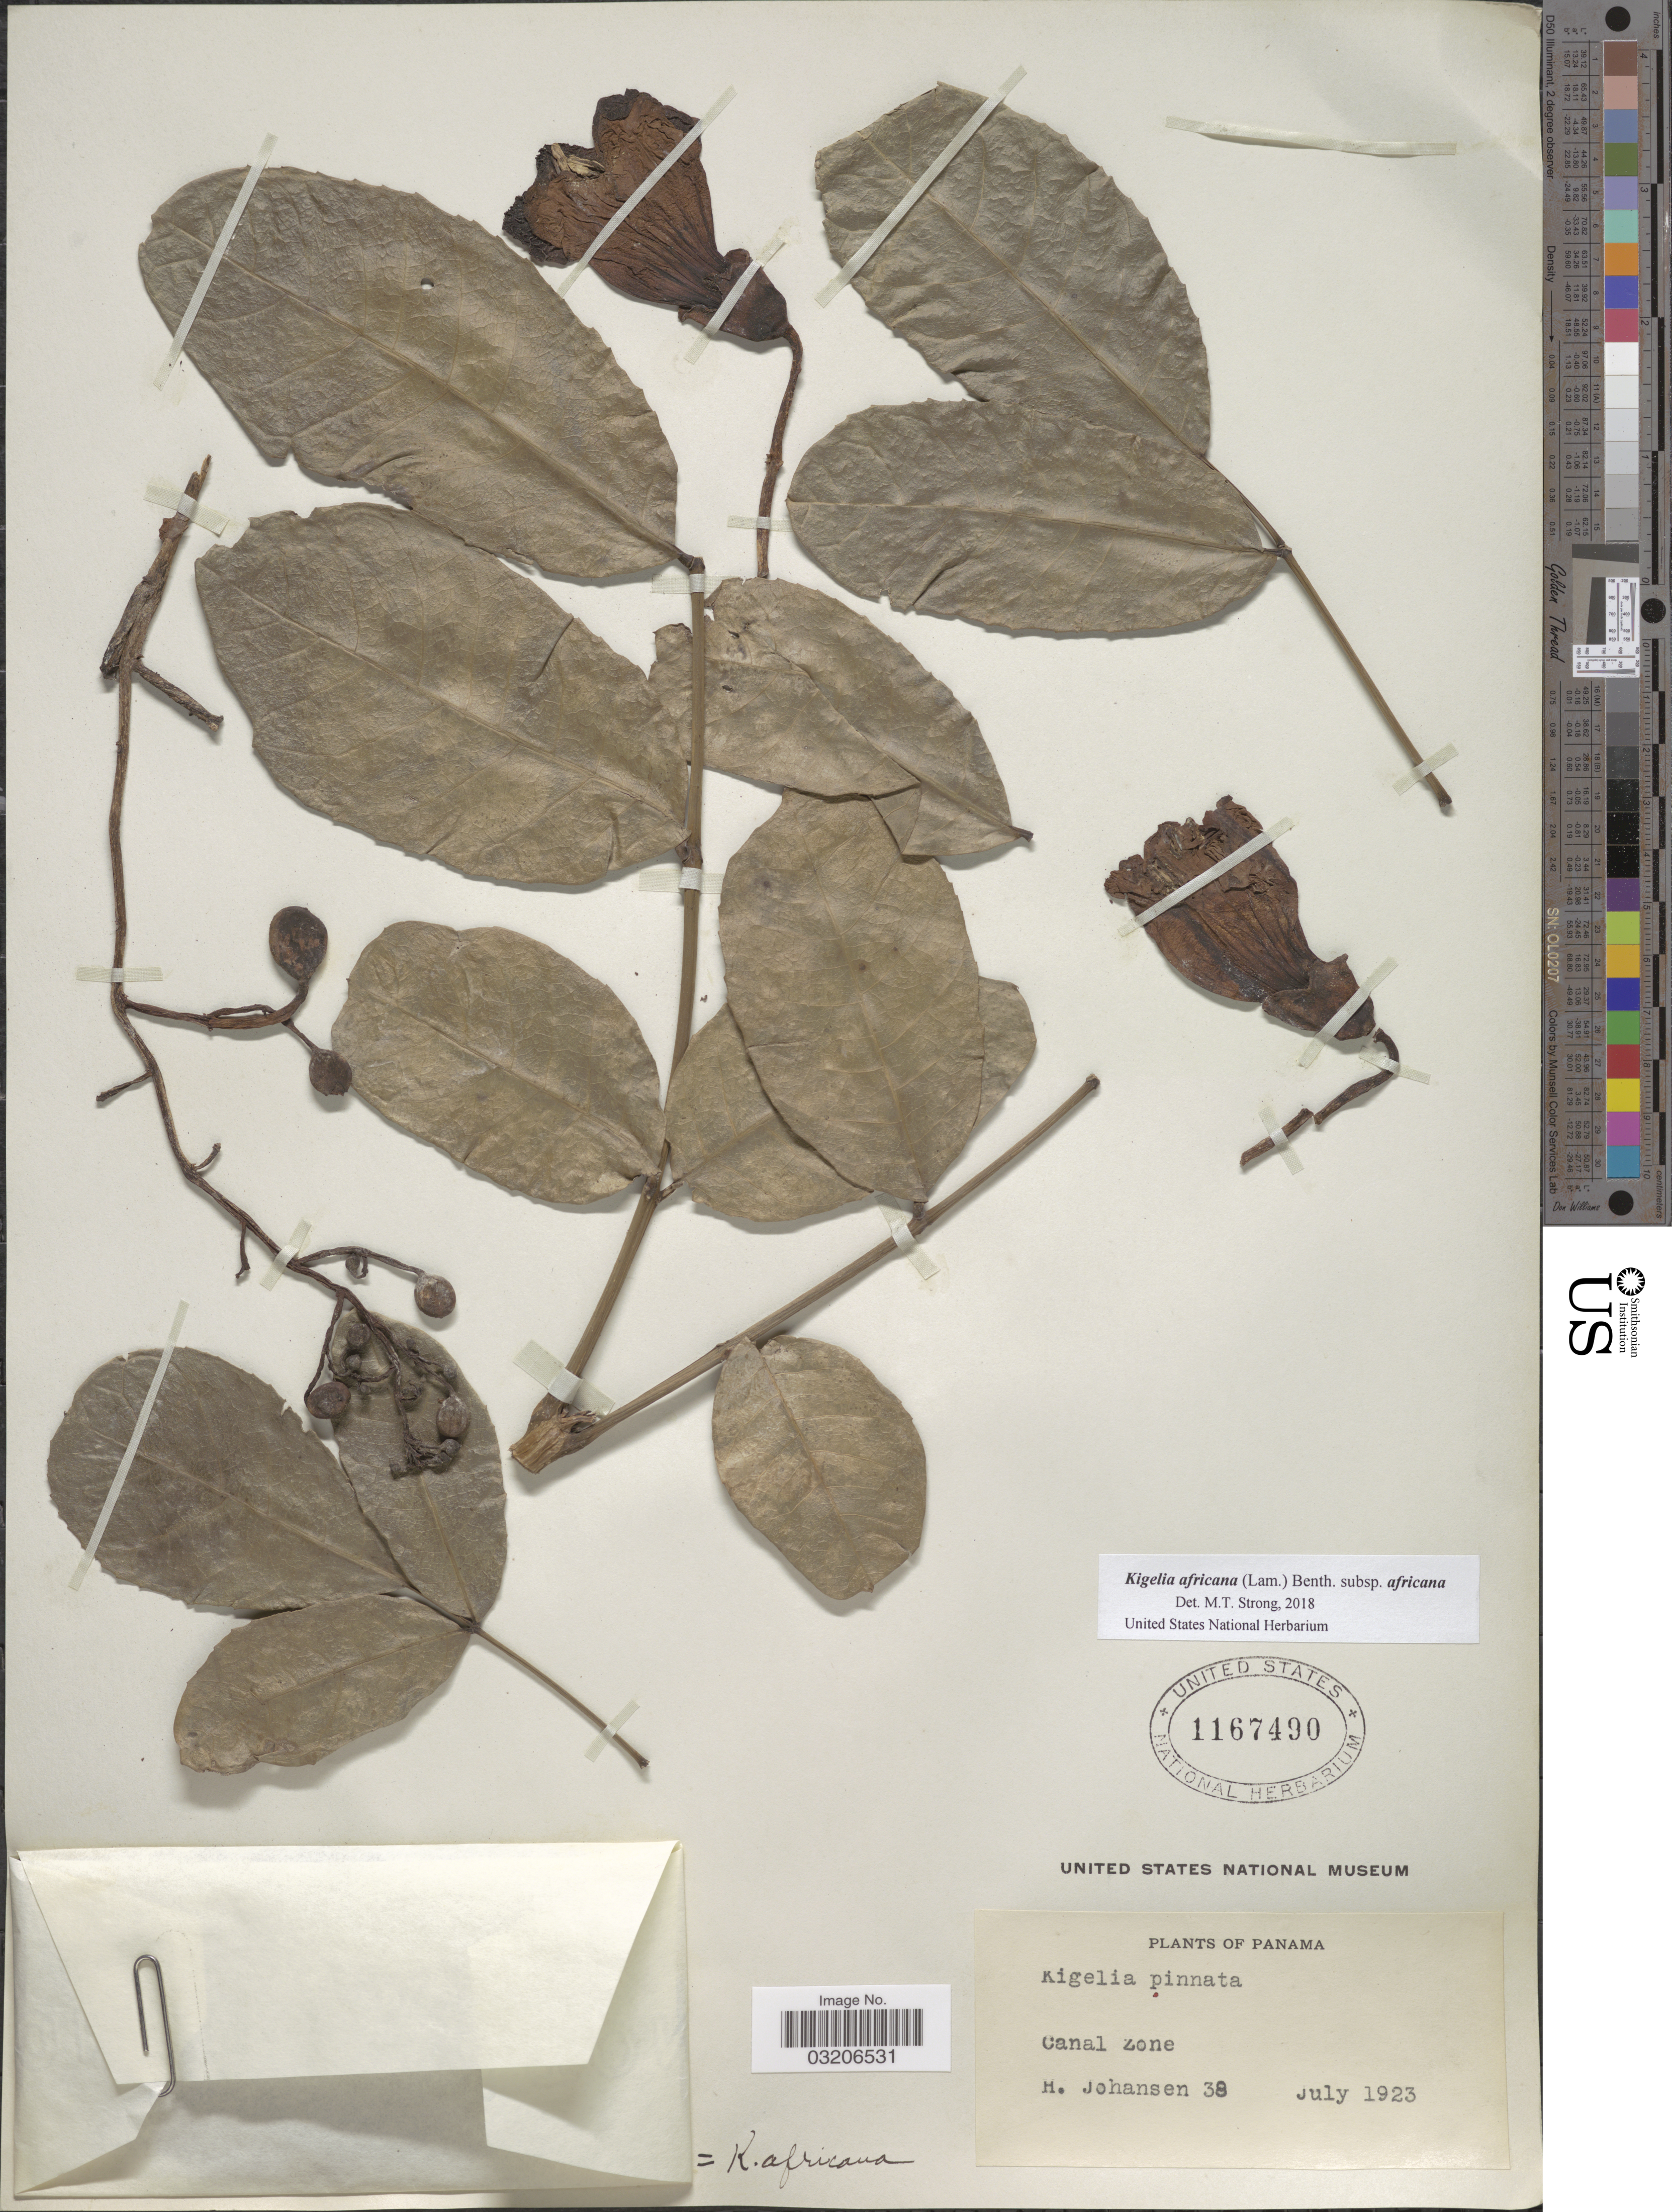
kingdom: Plantae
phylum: Tracheophyta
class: Magnoliopsida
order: Lamiales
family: Bignoniaceae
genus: Kigelia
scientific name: Kigelia africana subsp. africana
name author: (Lam.) Benth.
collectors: H. Johansen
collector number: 38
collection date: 1923-07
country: Panama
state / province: Colón / Panamá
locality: Canal Zone.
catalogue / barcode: US 1167490